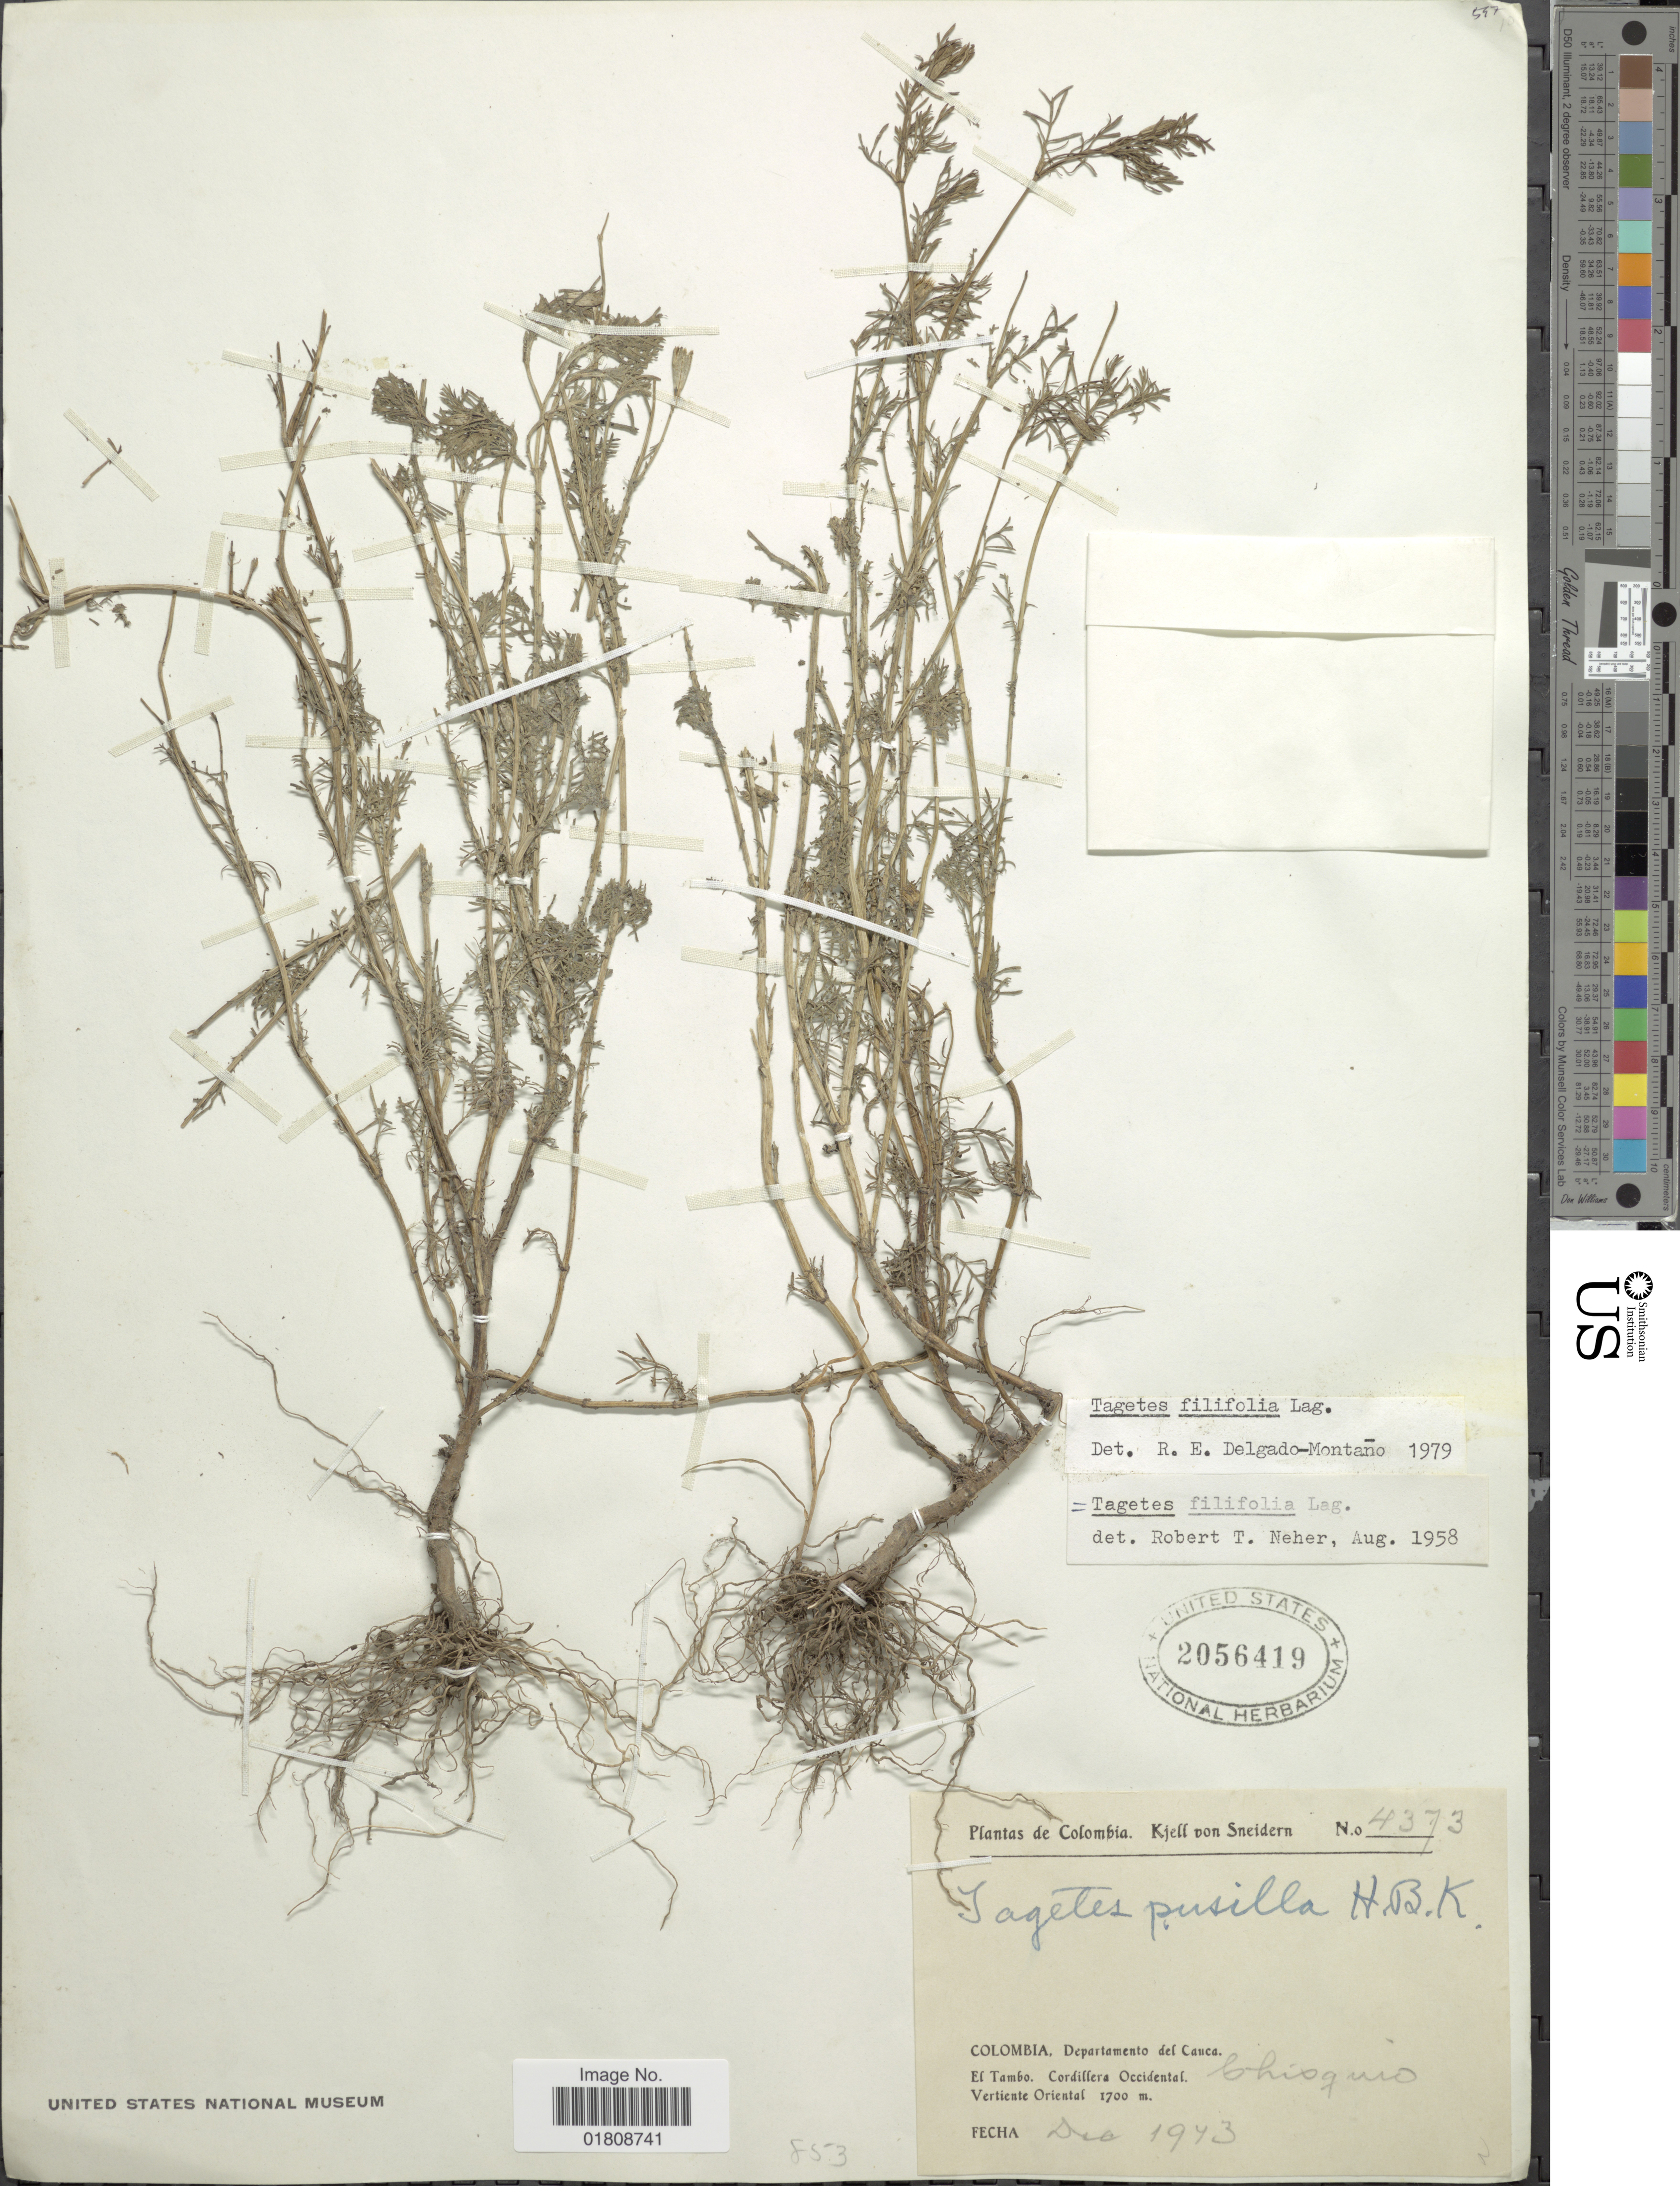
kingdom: Plantae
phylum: Tracheophyta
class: Magnoliopsida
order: Asterales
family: Asteraceae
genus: Tagetes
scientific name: Tagetes filifolia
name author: Lag.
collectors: K. von Sneidern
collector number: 4373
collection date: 1943-12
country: Colombia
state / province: Cauca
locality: El Tambo, Cordillera Occidental, Vertiente Oriental, Chisquio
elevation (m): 1700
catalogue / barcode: US 2056419